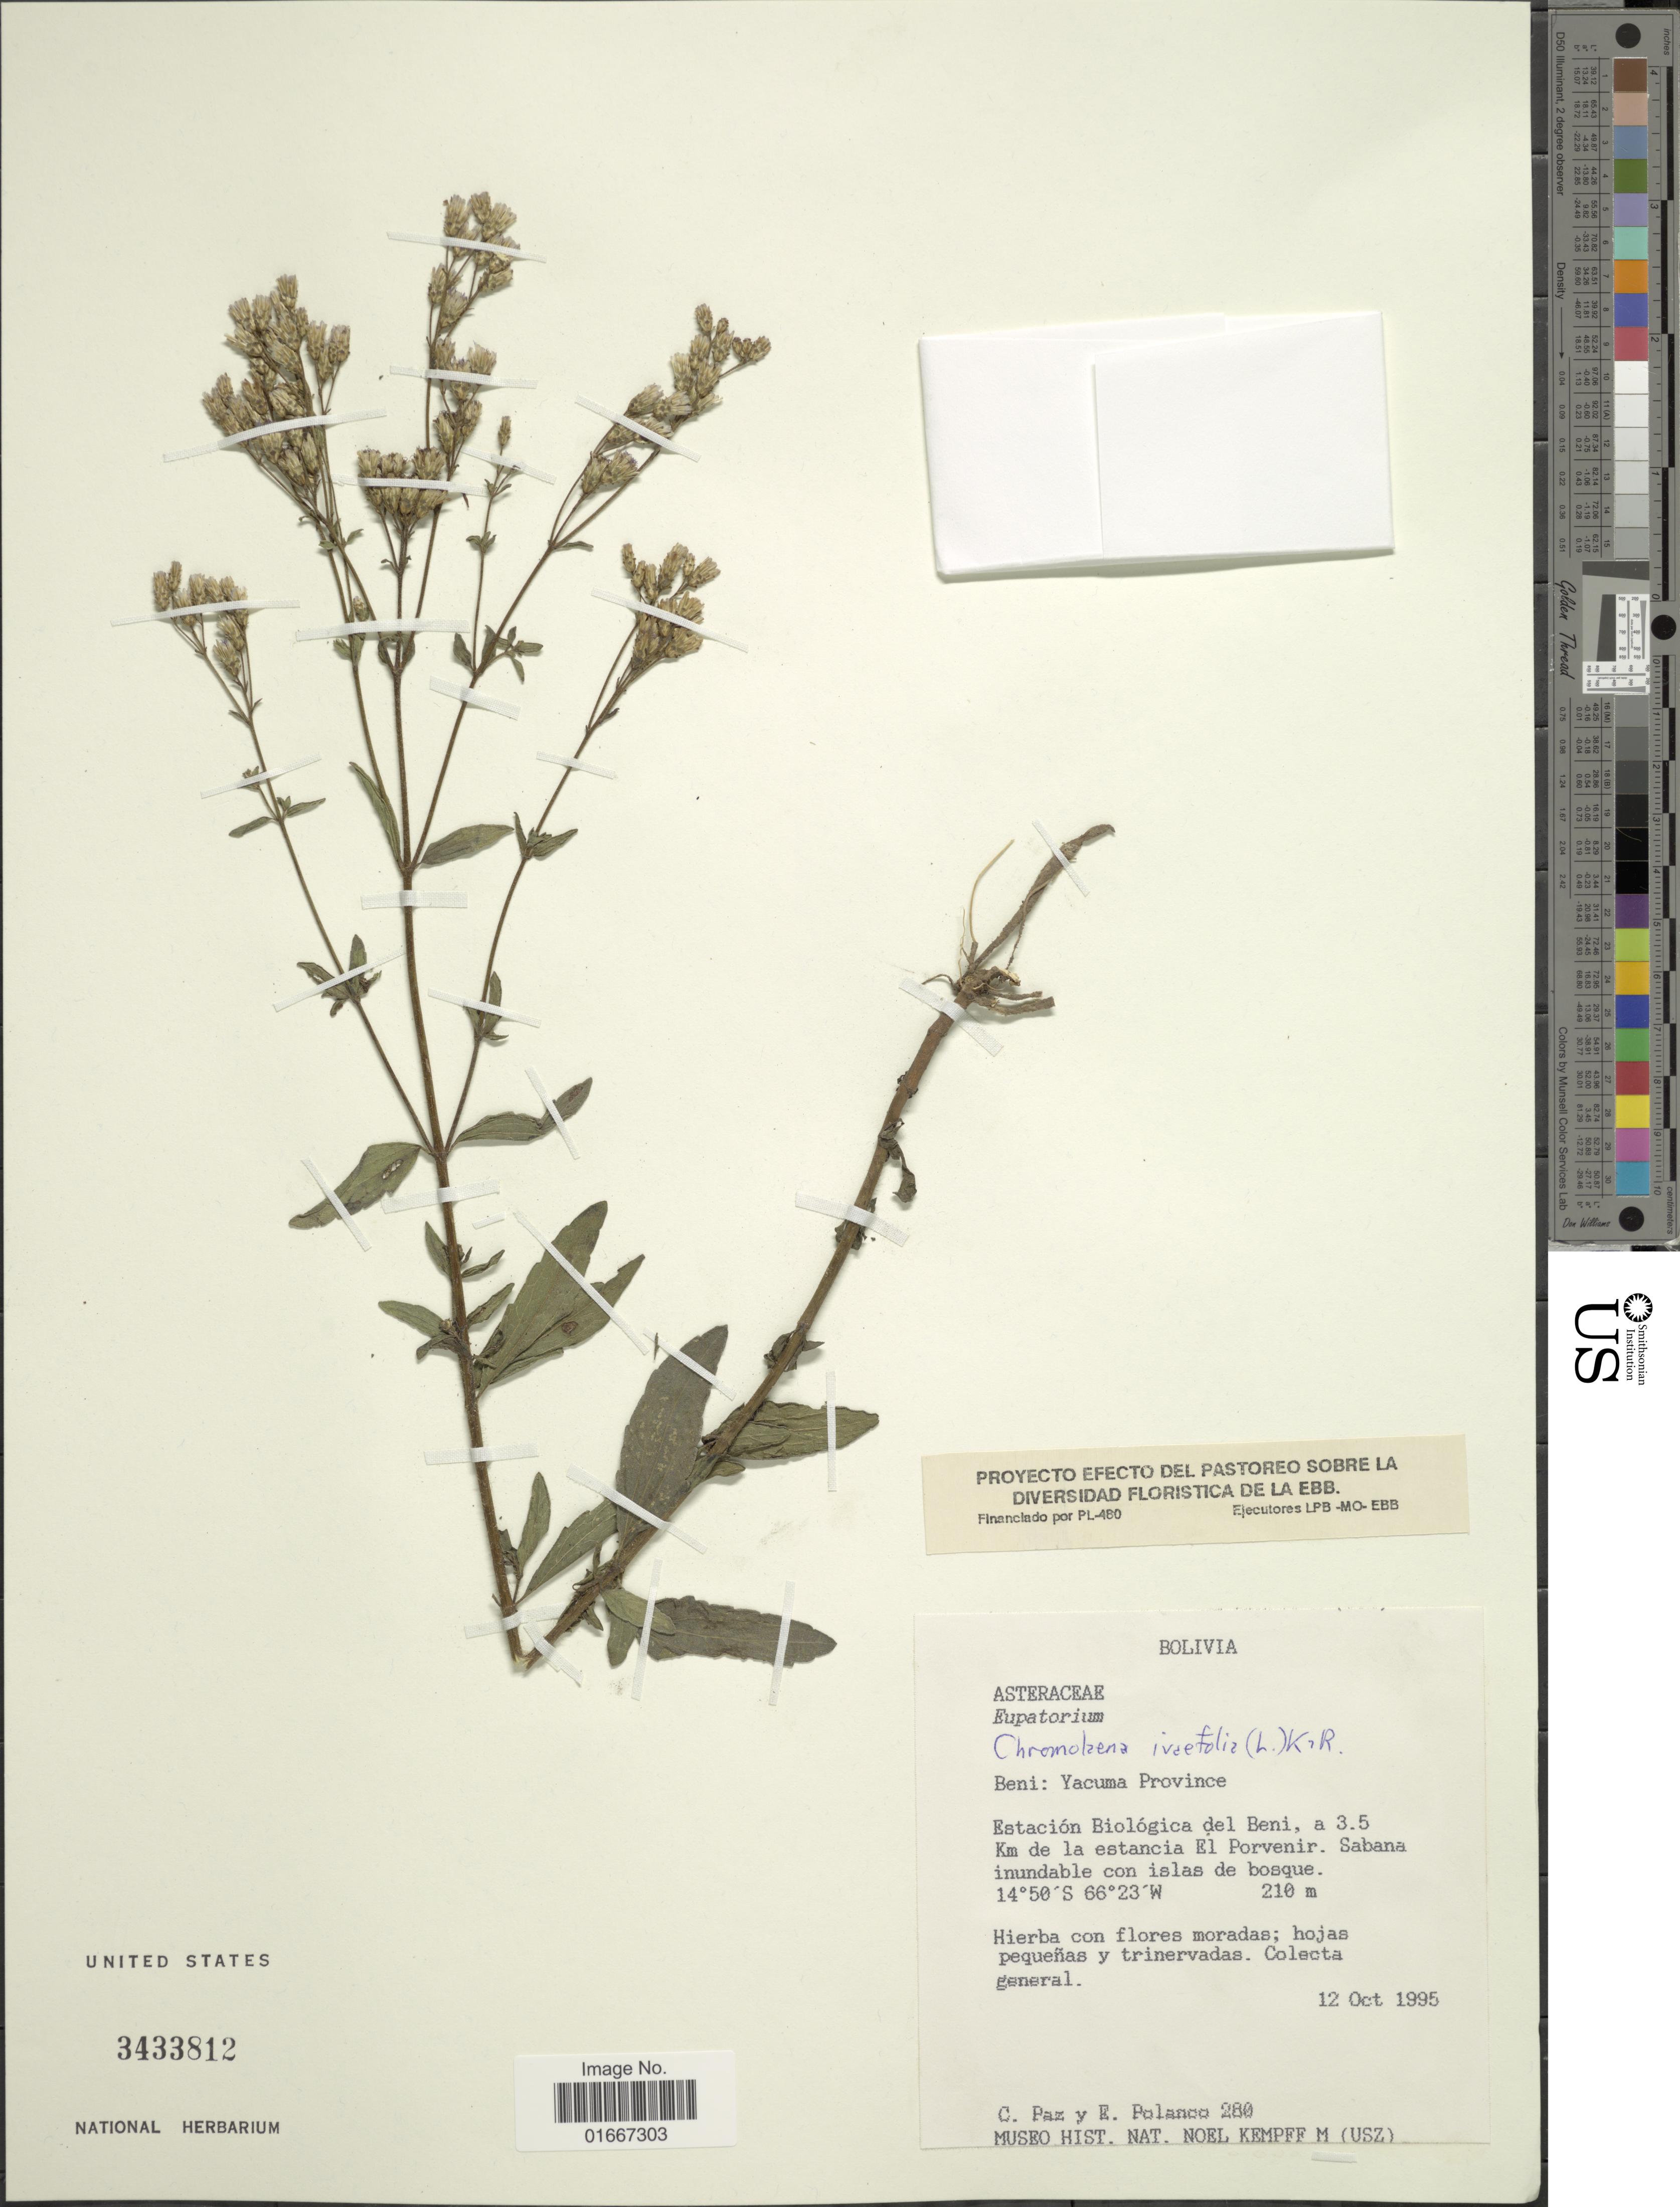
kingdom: Plantae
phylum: Tracheophyta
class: Magnoliopsida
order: Asterales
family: Asteraceae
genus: Chromolaena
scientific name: Chromolaena ivaefolia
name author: (L.) R.M. King & H. Rob.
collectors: C. Paz & E. Polanco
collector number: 280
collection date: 1995-10-12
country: Bolivia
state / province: Beni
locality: Yacuma Procvince, Estacion Biologica del Beni, a 3.5 km de la estancia El Porvenir. Sabana indundable con islas de bosque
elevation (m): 210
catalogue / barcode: US 3433812